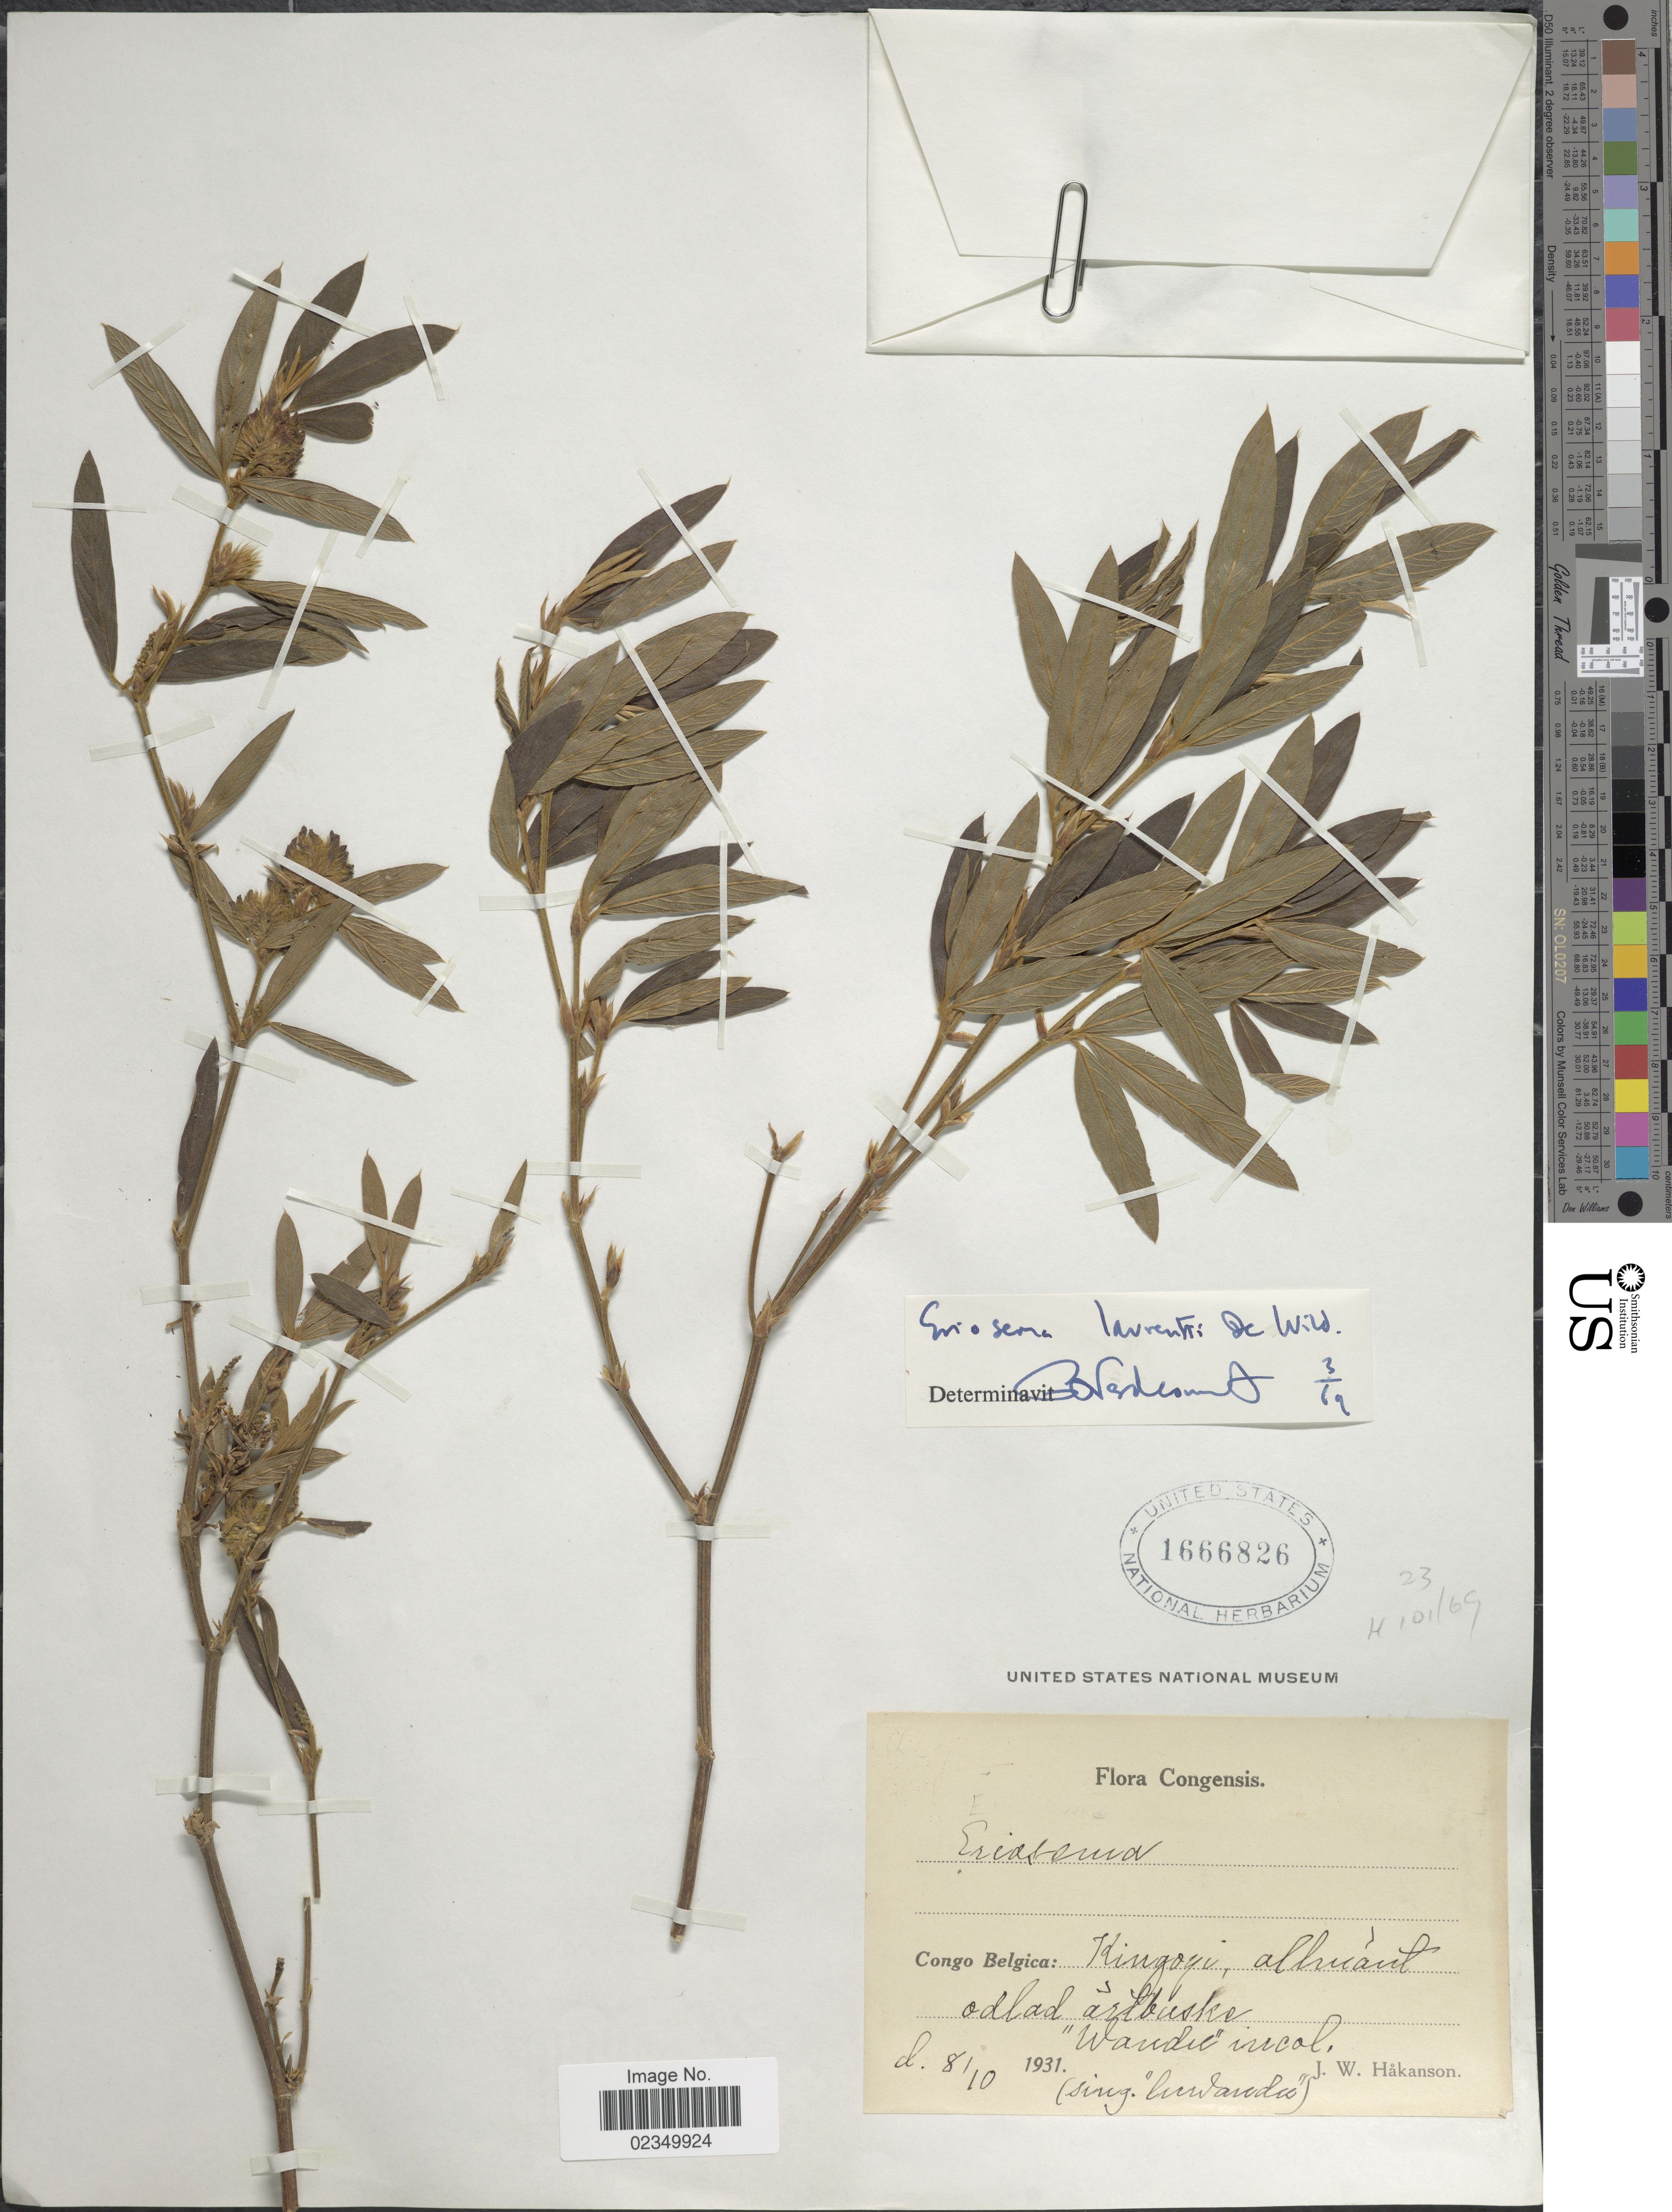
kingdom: Plantae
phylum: Tracheophyta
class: Magnoliopsida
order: Fabales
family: Fabaceae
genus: Eriosema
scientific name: Eriosema laurentii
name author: De Wild.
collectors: J. Håkanson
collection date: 1931-10-08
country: Congo, Democratic Republic of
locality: Congo Belgica: Kingoyi, allmänt odlad ärtbuske "Wandu" incol.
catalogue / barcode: US 1666826